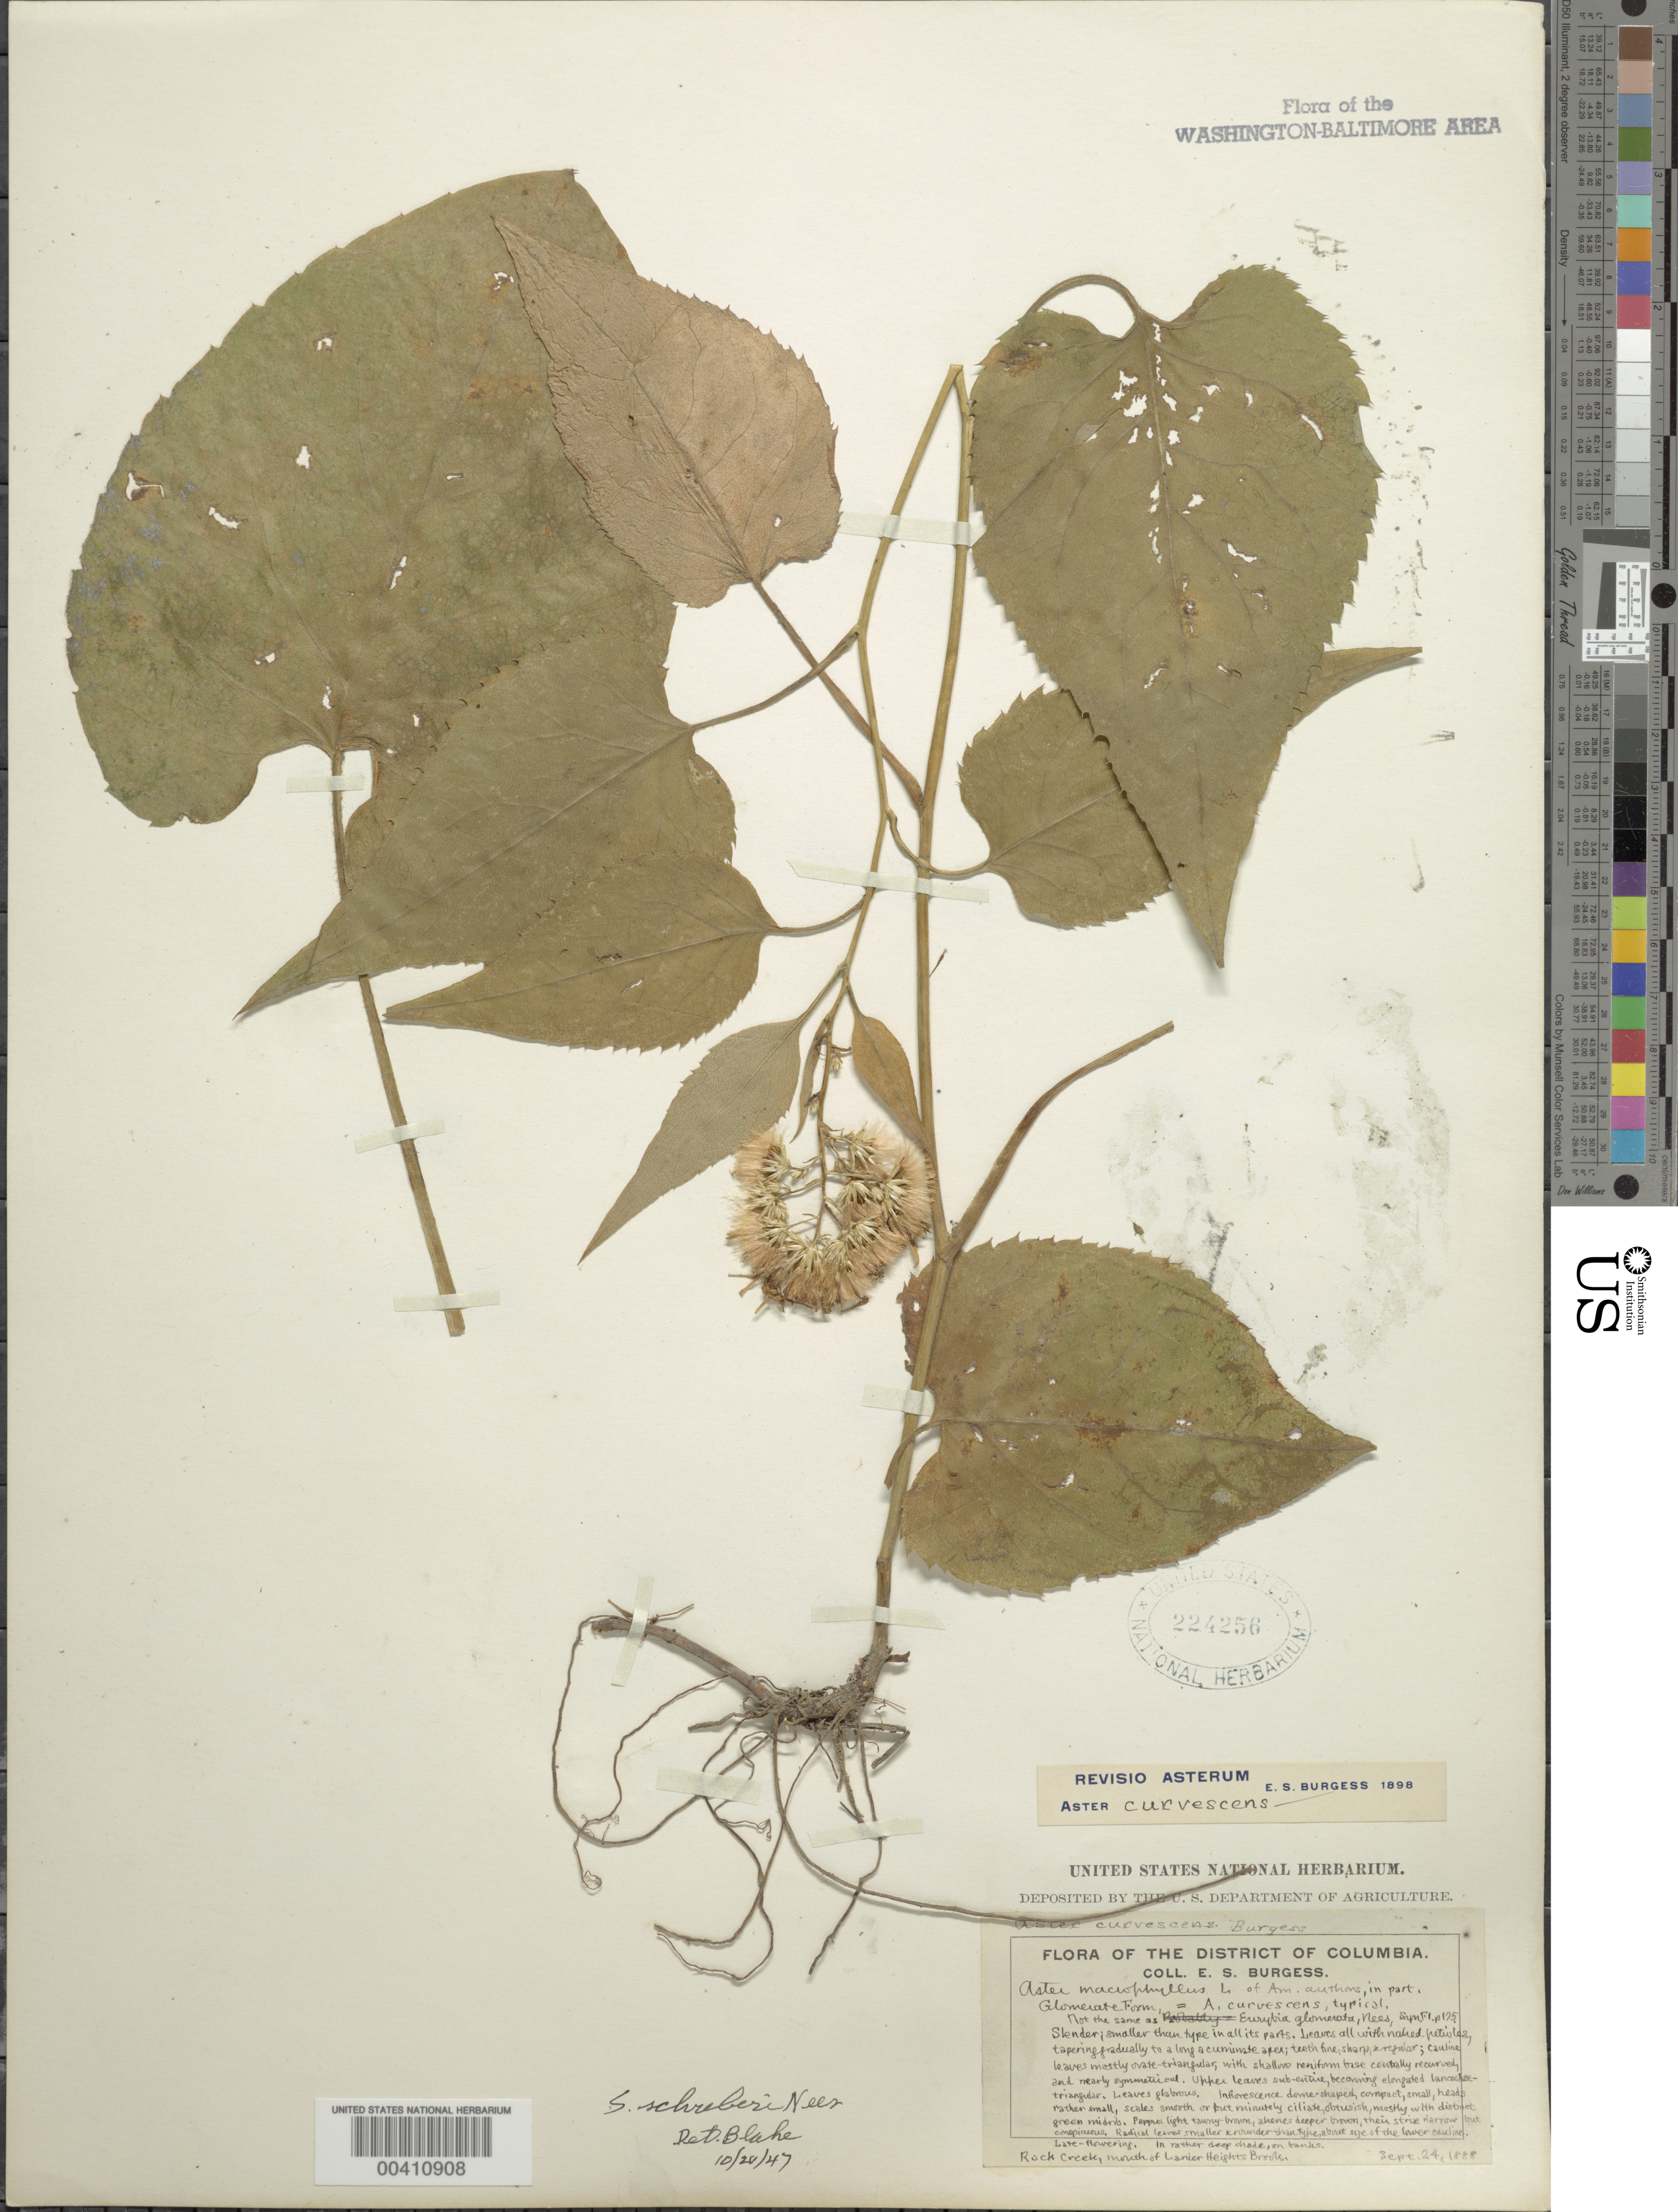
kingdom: Plantae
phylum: Tracheophyta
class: Magnoliopsida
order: Asterales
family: Asteraceae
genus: Eurybia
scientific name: Eurybia schreberi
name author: (Nees) Nees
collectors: E. Burgess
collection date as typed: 24 Sep 1888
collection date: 1888-09-24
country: United States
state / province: District of Columbia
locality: Rock Creek, mouth of Lanier Heights Brook Rock Creek Park & vicinity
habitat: In rather deep shade, on banks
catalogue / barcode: US 224256